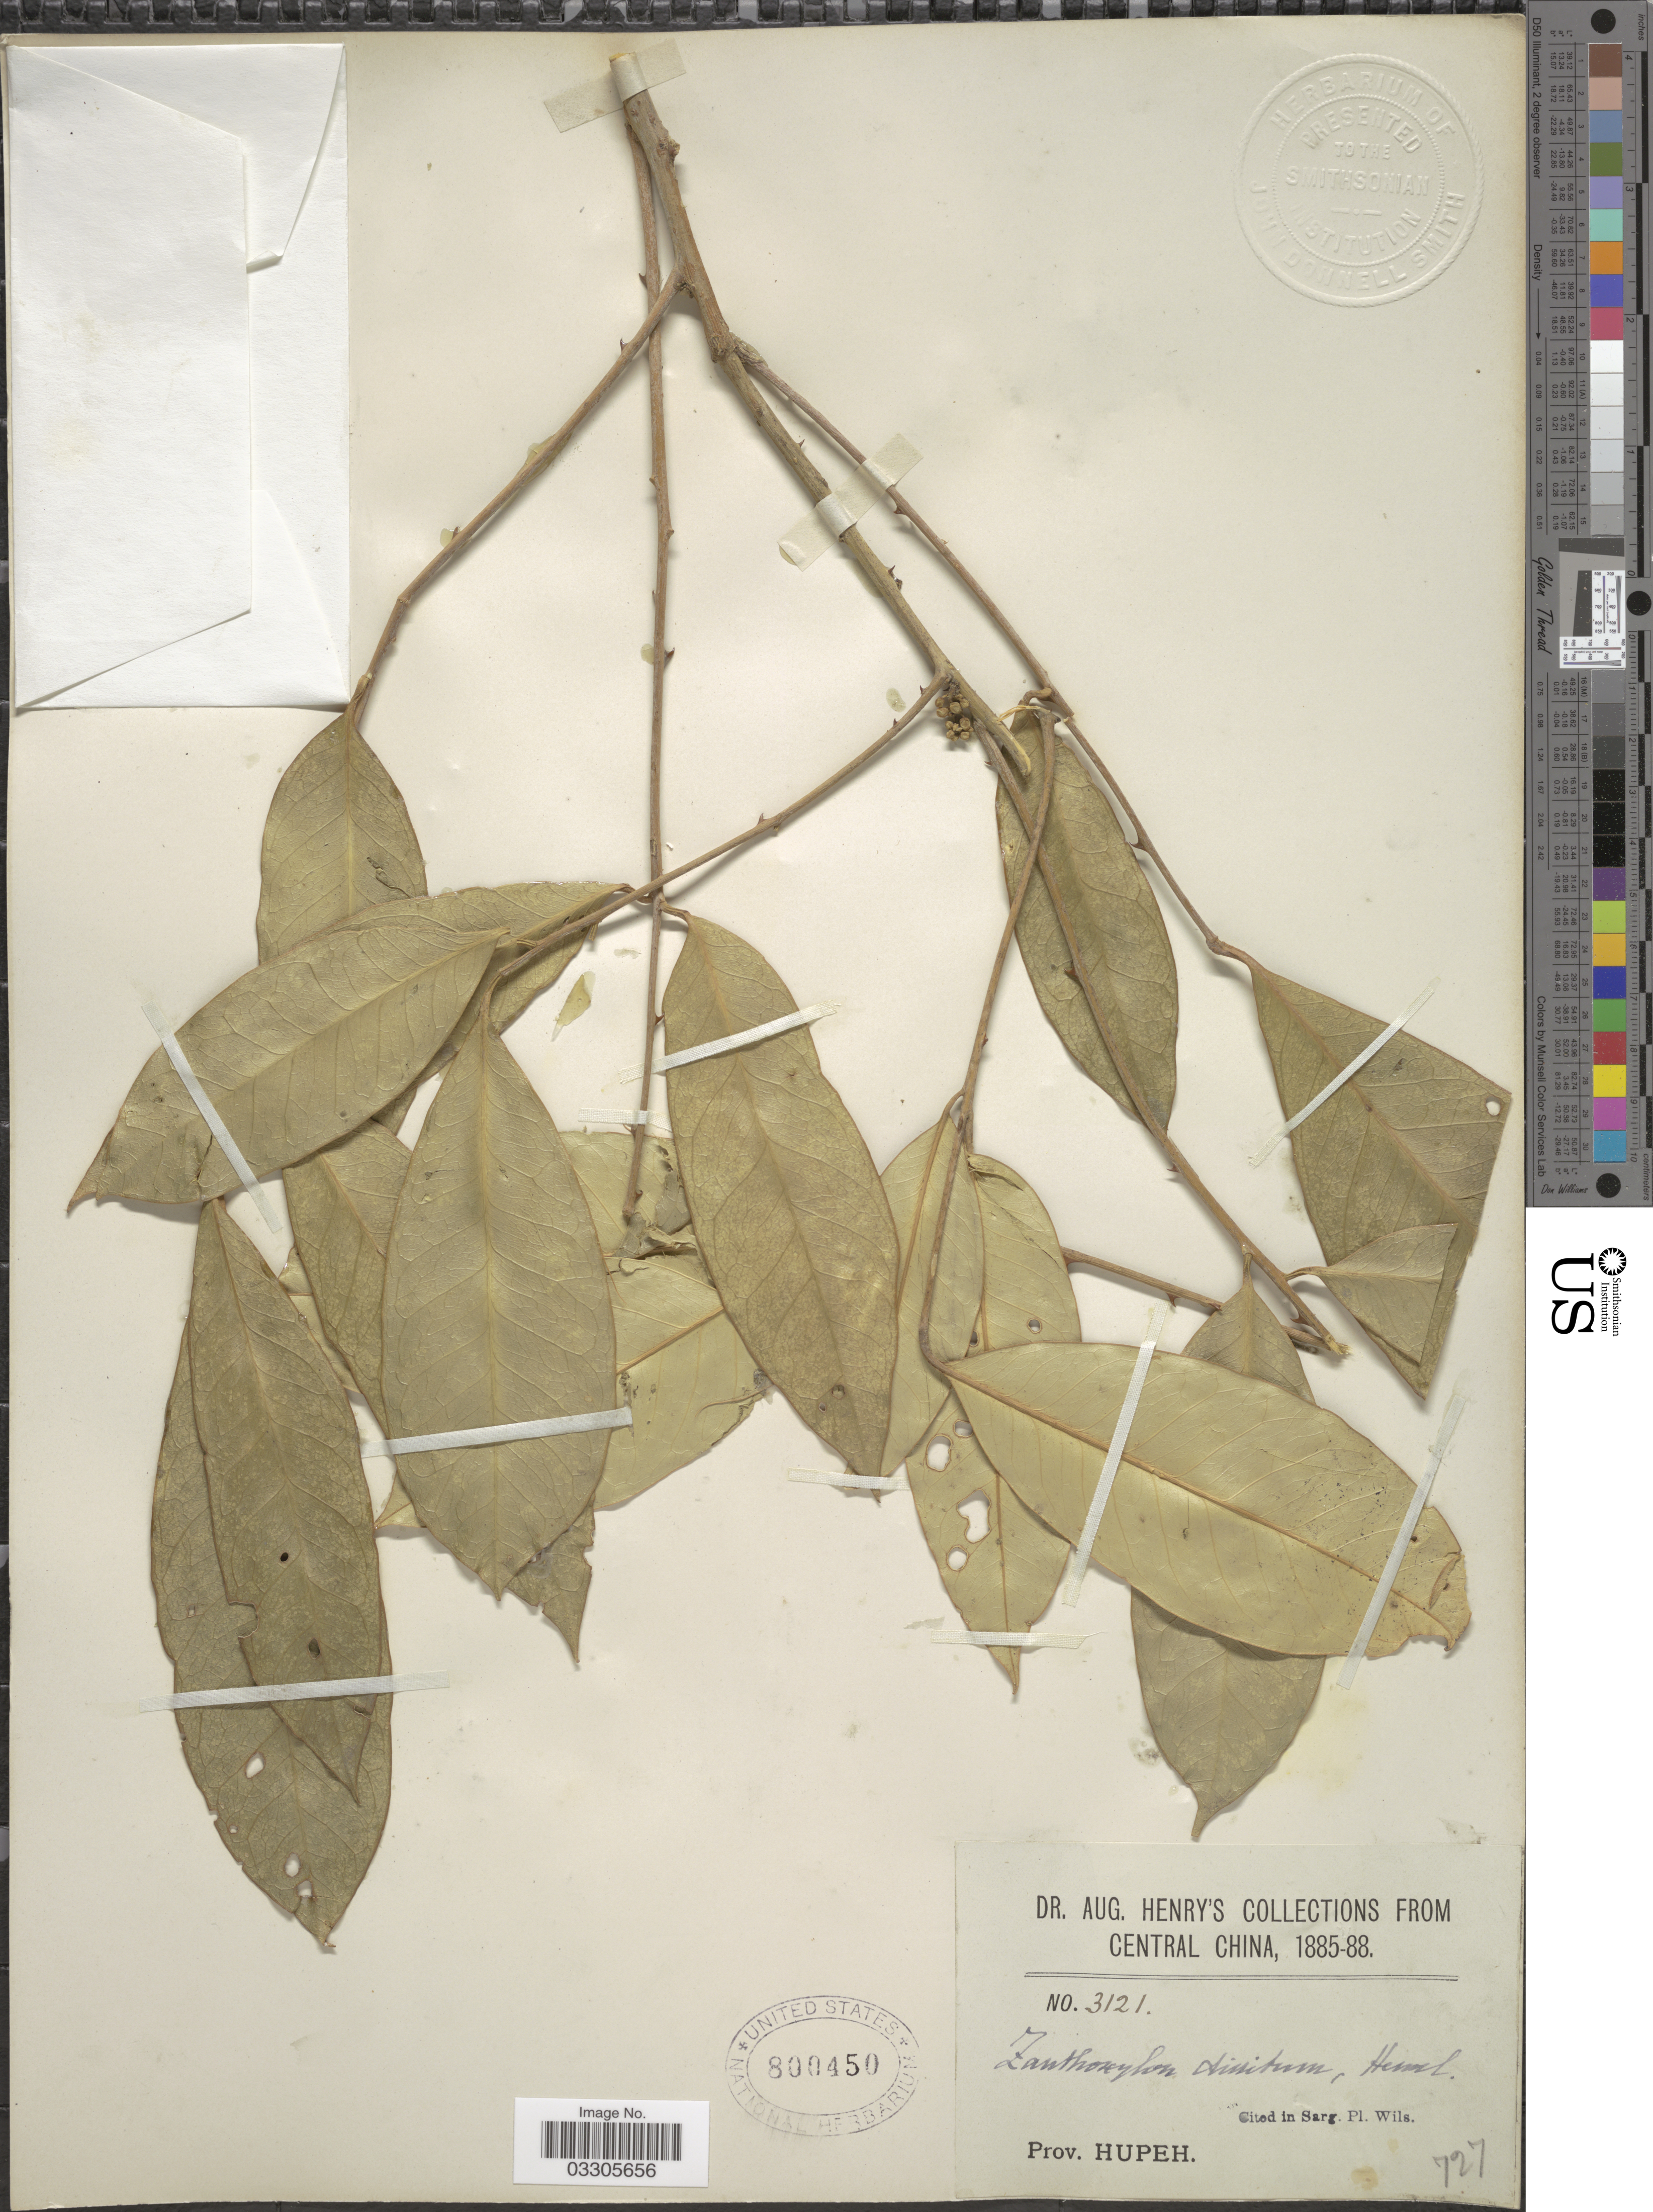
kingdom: Plantae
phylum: Tracheophyta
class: Magnoliopsida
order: Sapindales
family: Rutaceae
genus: Zanthoxylum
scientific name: Zanthoxylum dissitum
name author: Hemsl.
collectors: A. Henry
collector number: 3121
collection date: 1885/1888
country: China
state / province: Hubei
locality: Central China, Prov. Hupeh.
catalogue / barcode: US 800450